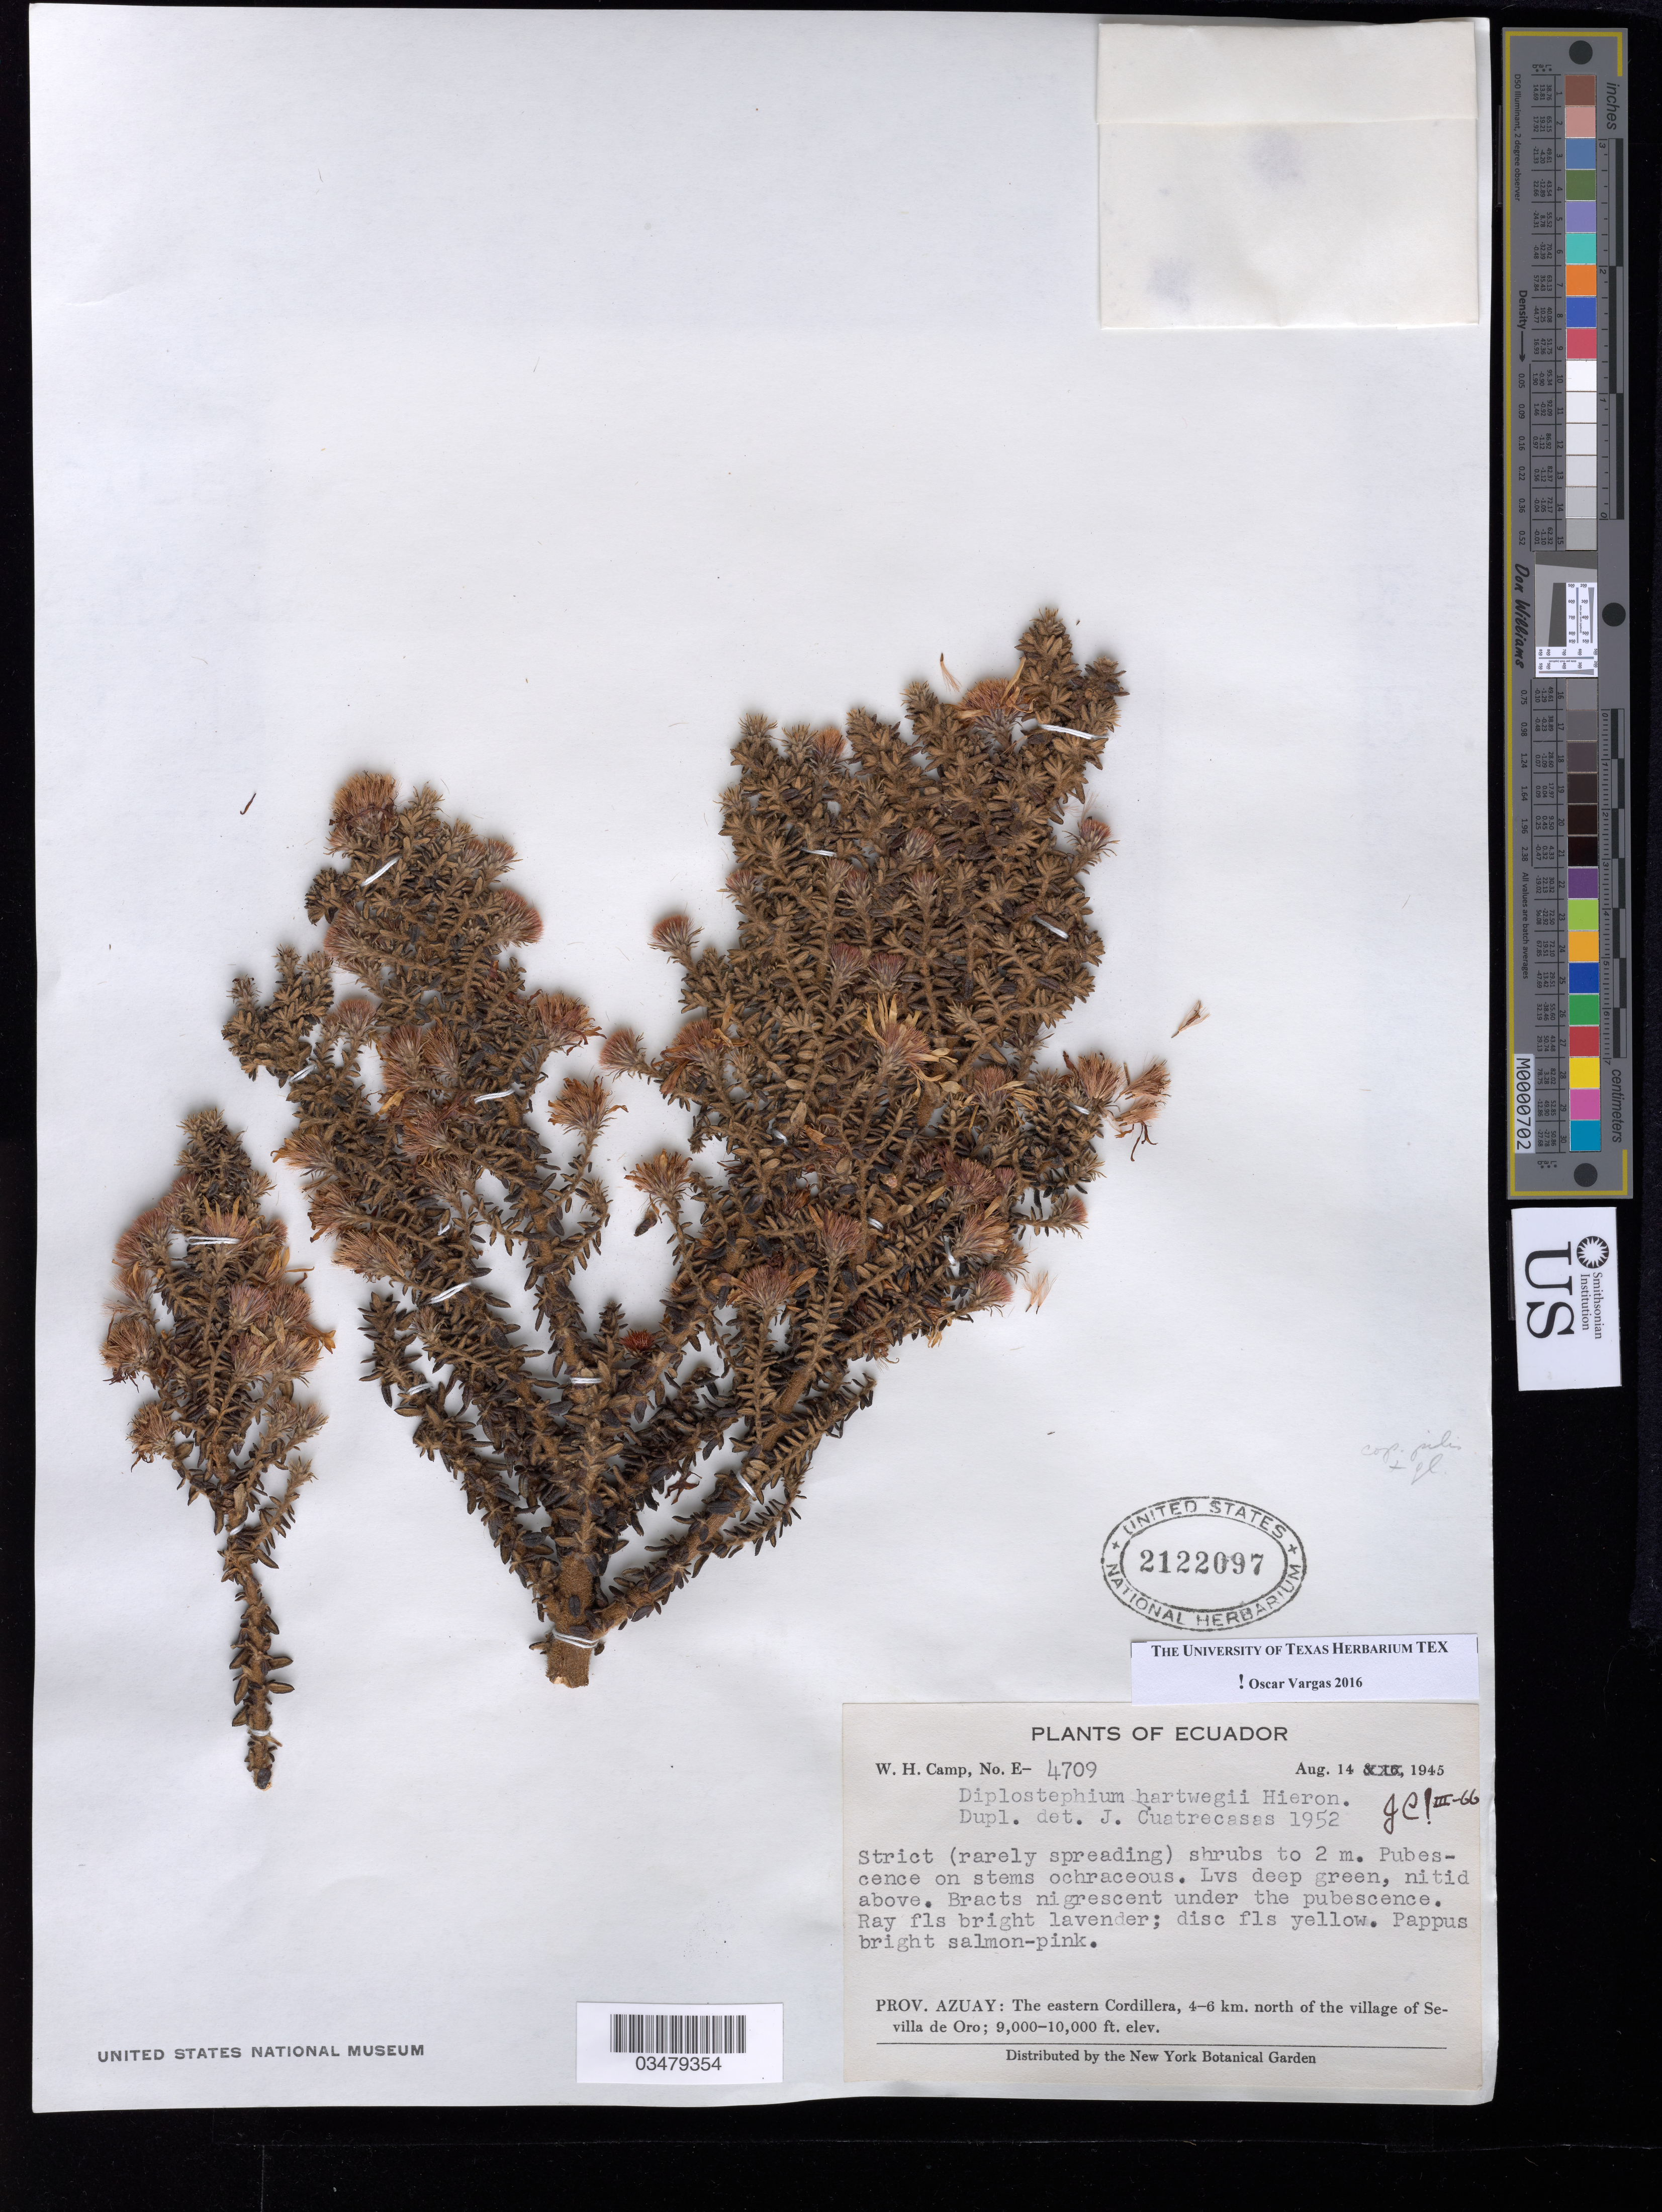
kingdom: Plantae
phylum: Tracheophyta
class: Magnoliopsida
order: Asterales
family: Asteraceae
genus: Diplostephium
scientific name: Diplostephium hartwegii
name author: Hieron.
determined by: Vargas, Oscar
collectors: W. H. Camp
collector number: E 4709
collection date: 1945-08-14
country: Ecuador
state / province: Azuay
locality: The estern Cordillera, 4-6 km N of the village of Sevilla de Oro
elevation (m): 2743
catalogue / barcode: US 2122097